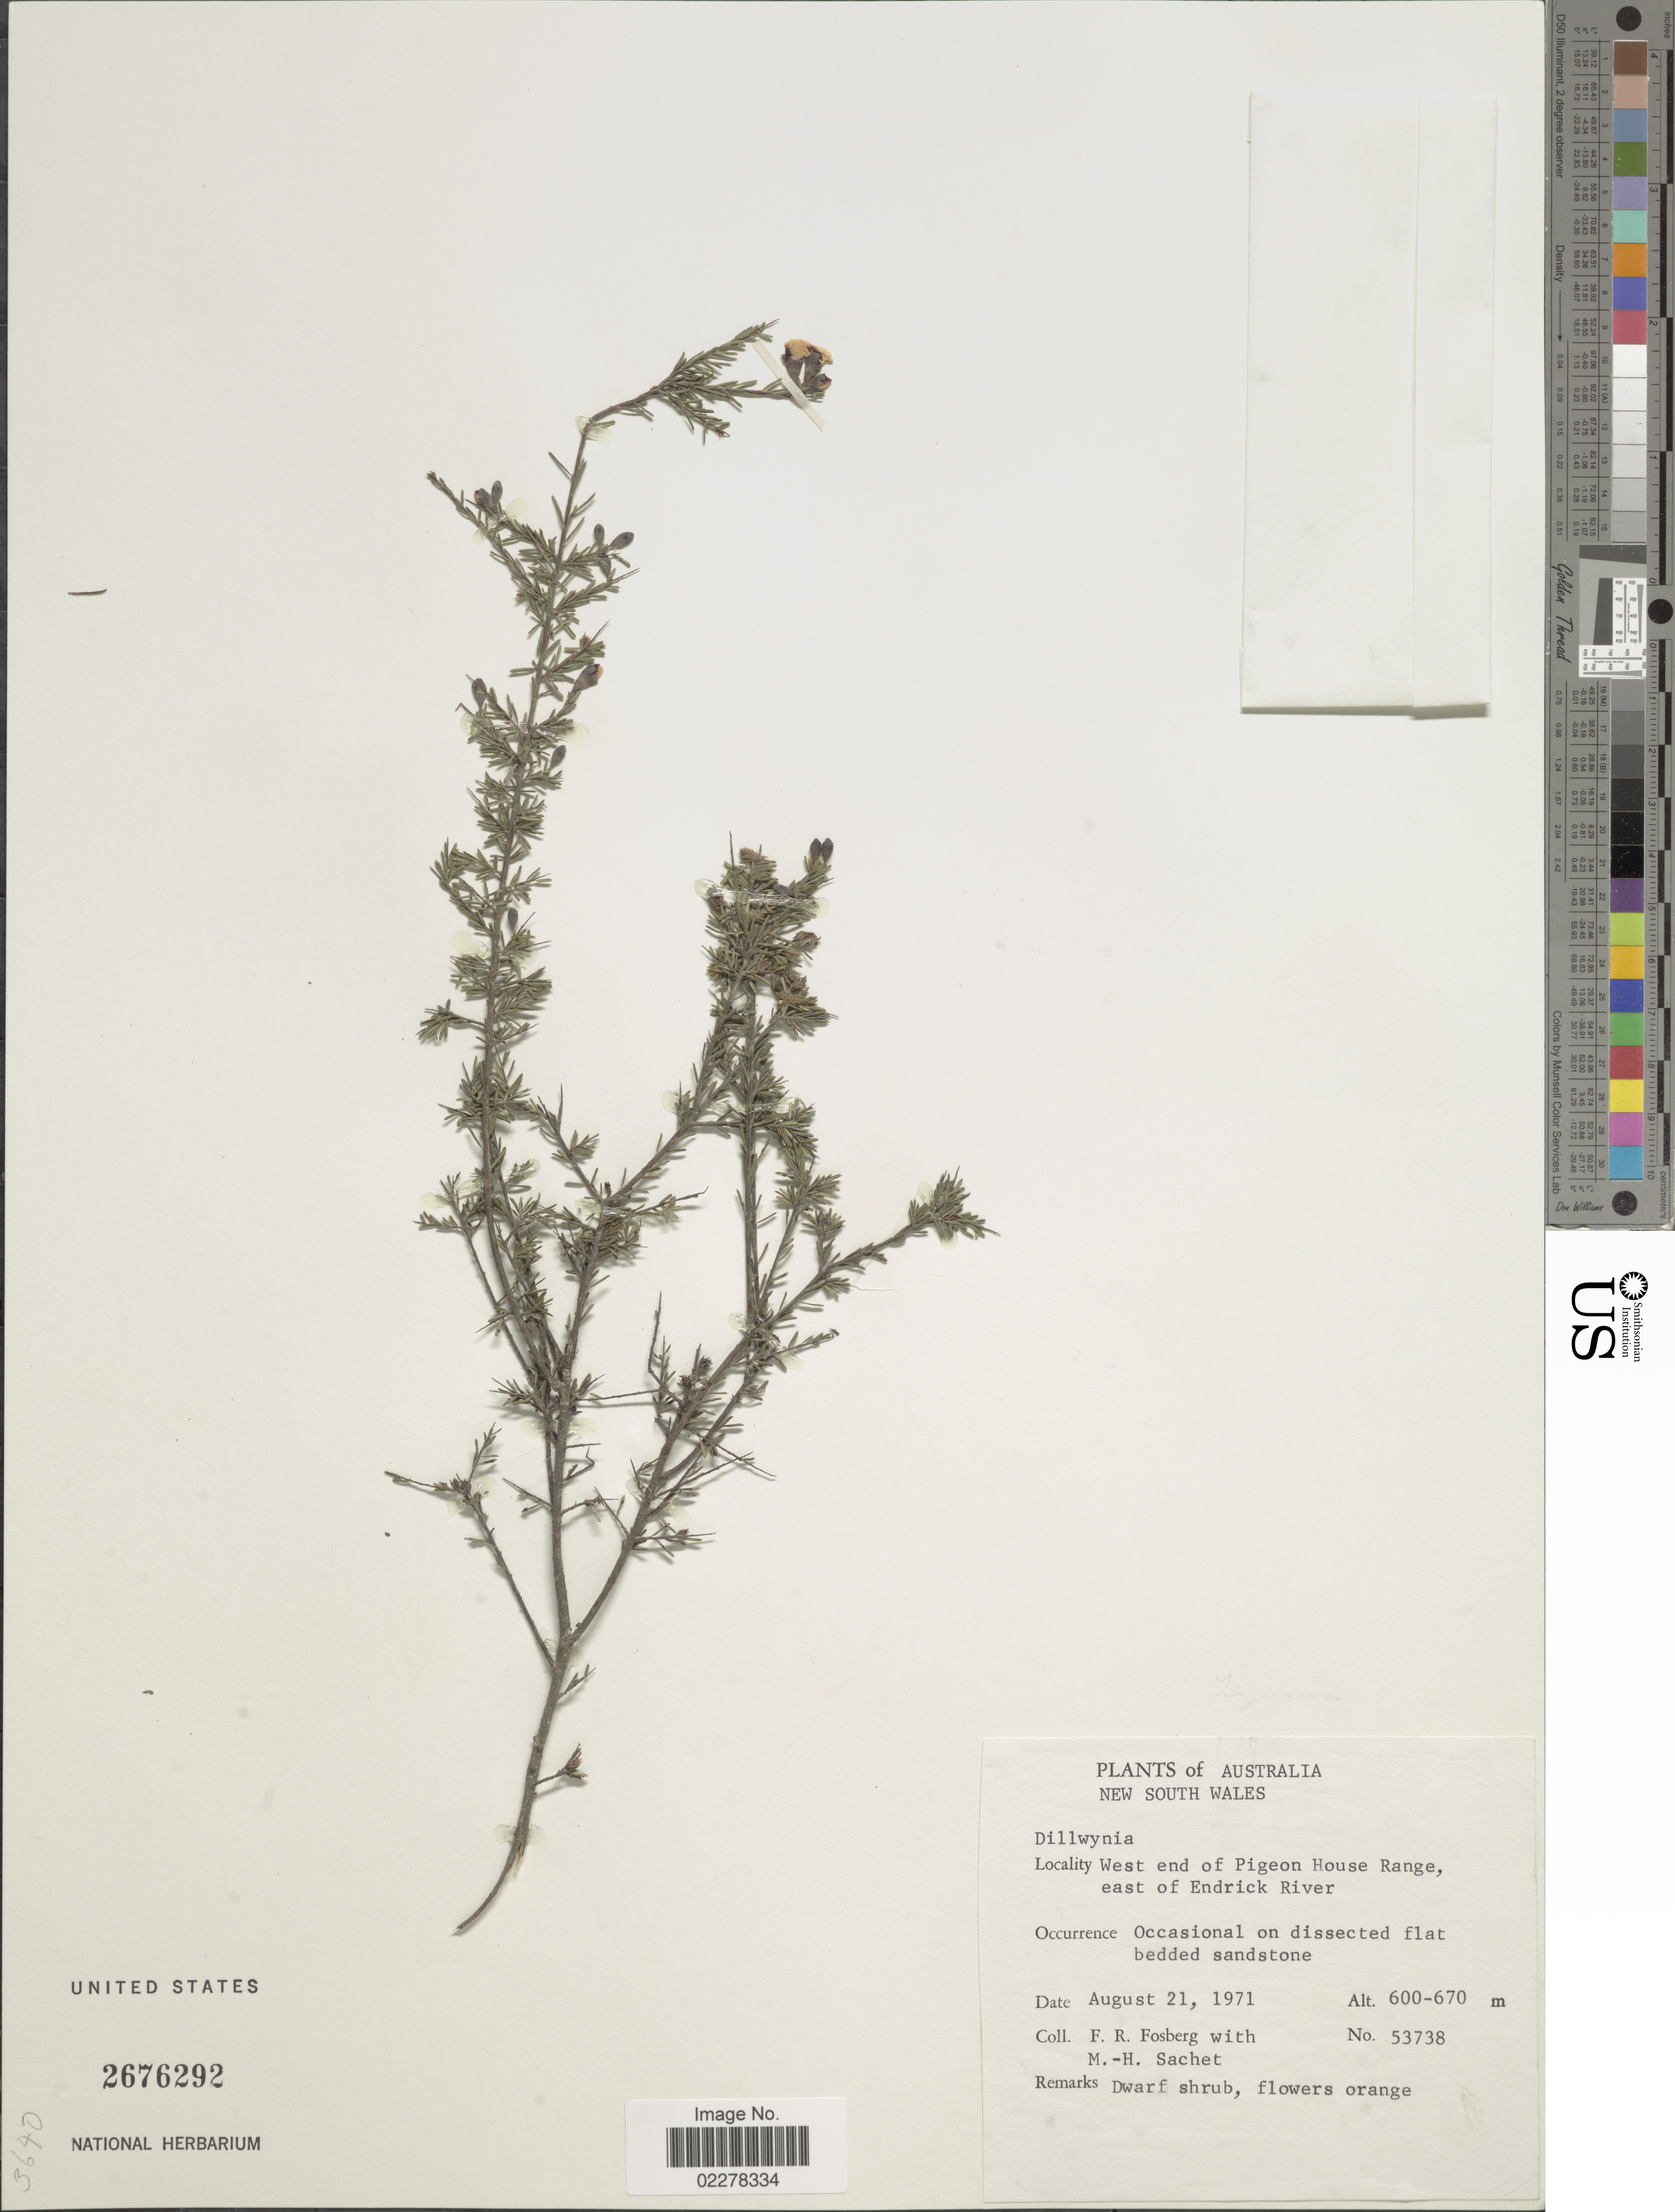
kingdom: Plantae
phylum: Tracheophyta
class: Magnoliopsida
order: Fabales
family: Fabaceae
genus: Dillwynia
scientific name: Dillwynia sp.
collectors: F. R. Fosberg & M.-H. Sachet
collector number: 53738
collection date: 1971-08-21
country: Australia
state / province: New South Wales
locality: West end of Pigeon House Range, east of Endrick River.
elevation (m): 600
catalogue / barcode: US 2676292